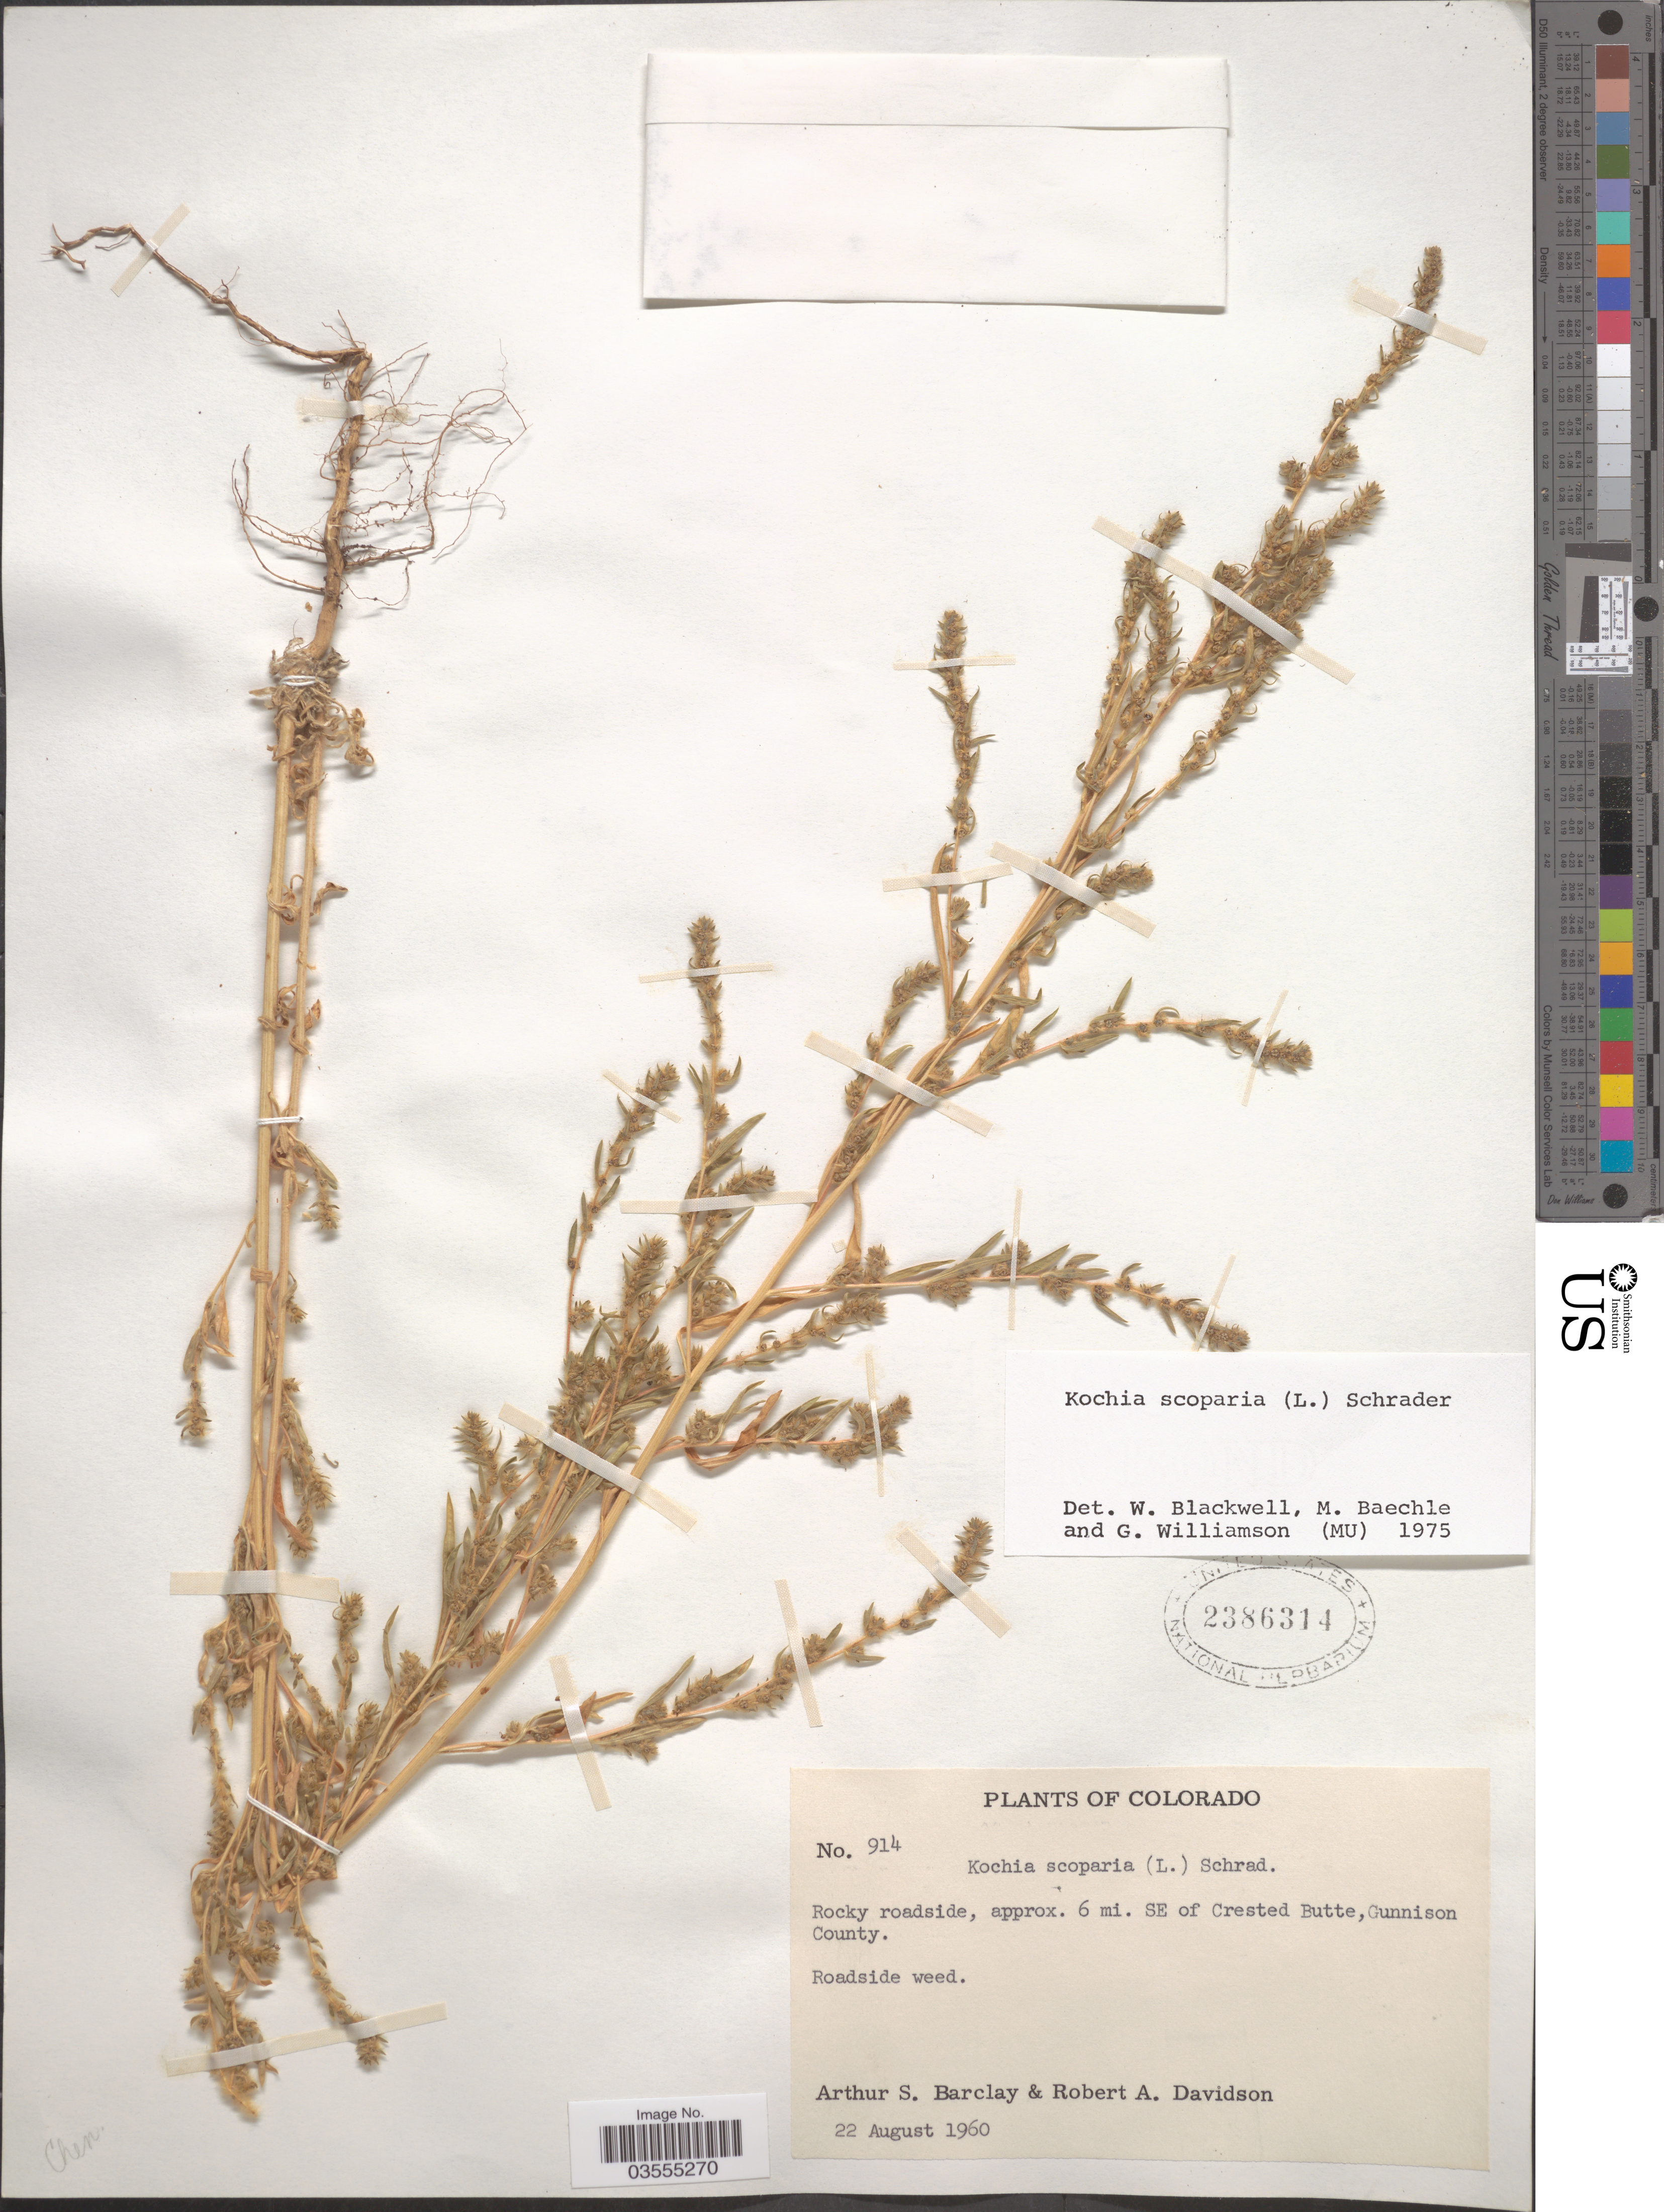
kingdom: Plantae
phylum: Tracheophyta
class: Magnoliopsida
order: Caryophyllales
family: Amaranthaceae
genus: Bassia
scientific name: Bassia scoparia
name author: (L.) Voss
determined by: U.S. National Herbarium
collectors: A. S. Barclay & R. A. Davidson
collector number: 914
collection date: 1960-08-22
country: United States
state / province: Colorado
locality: Rocky roadside, approx. 6 mi. SE of Crested Butte, Gunnison County.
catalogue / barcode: US 2386314